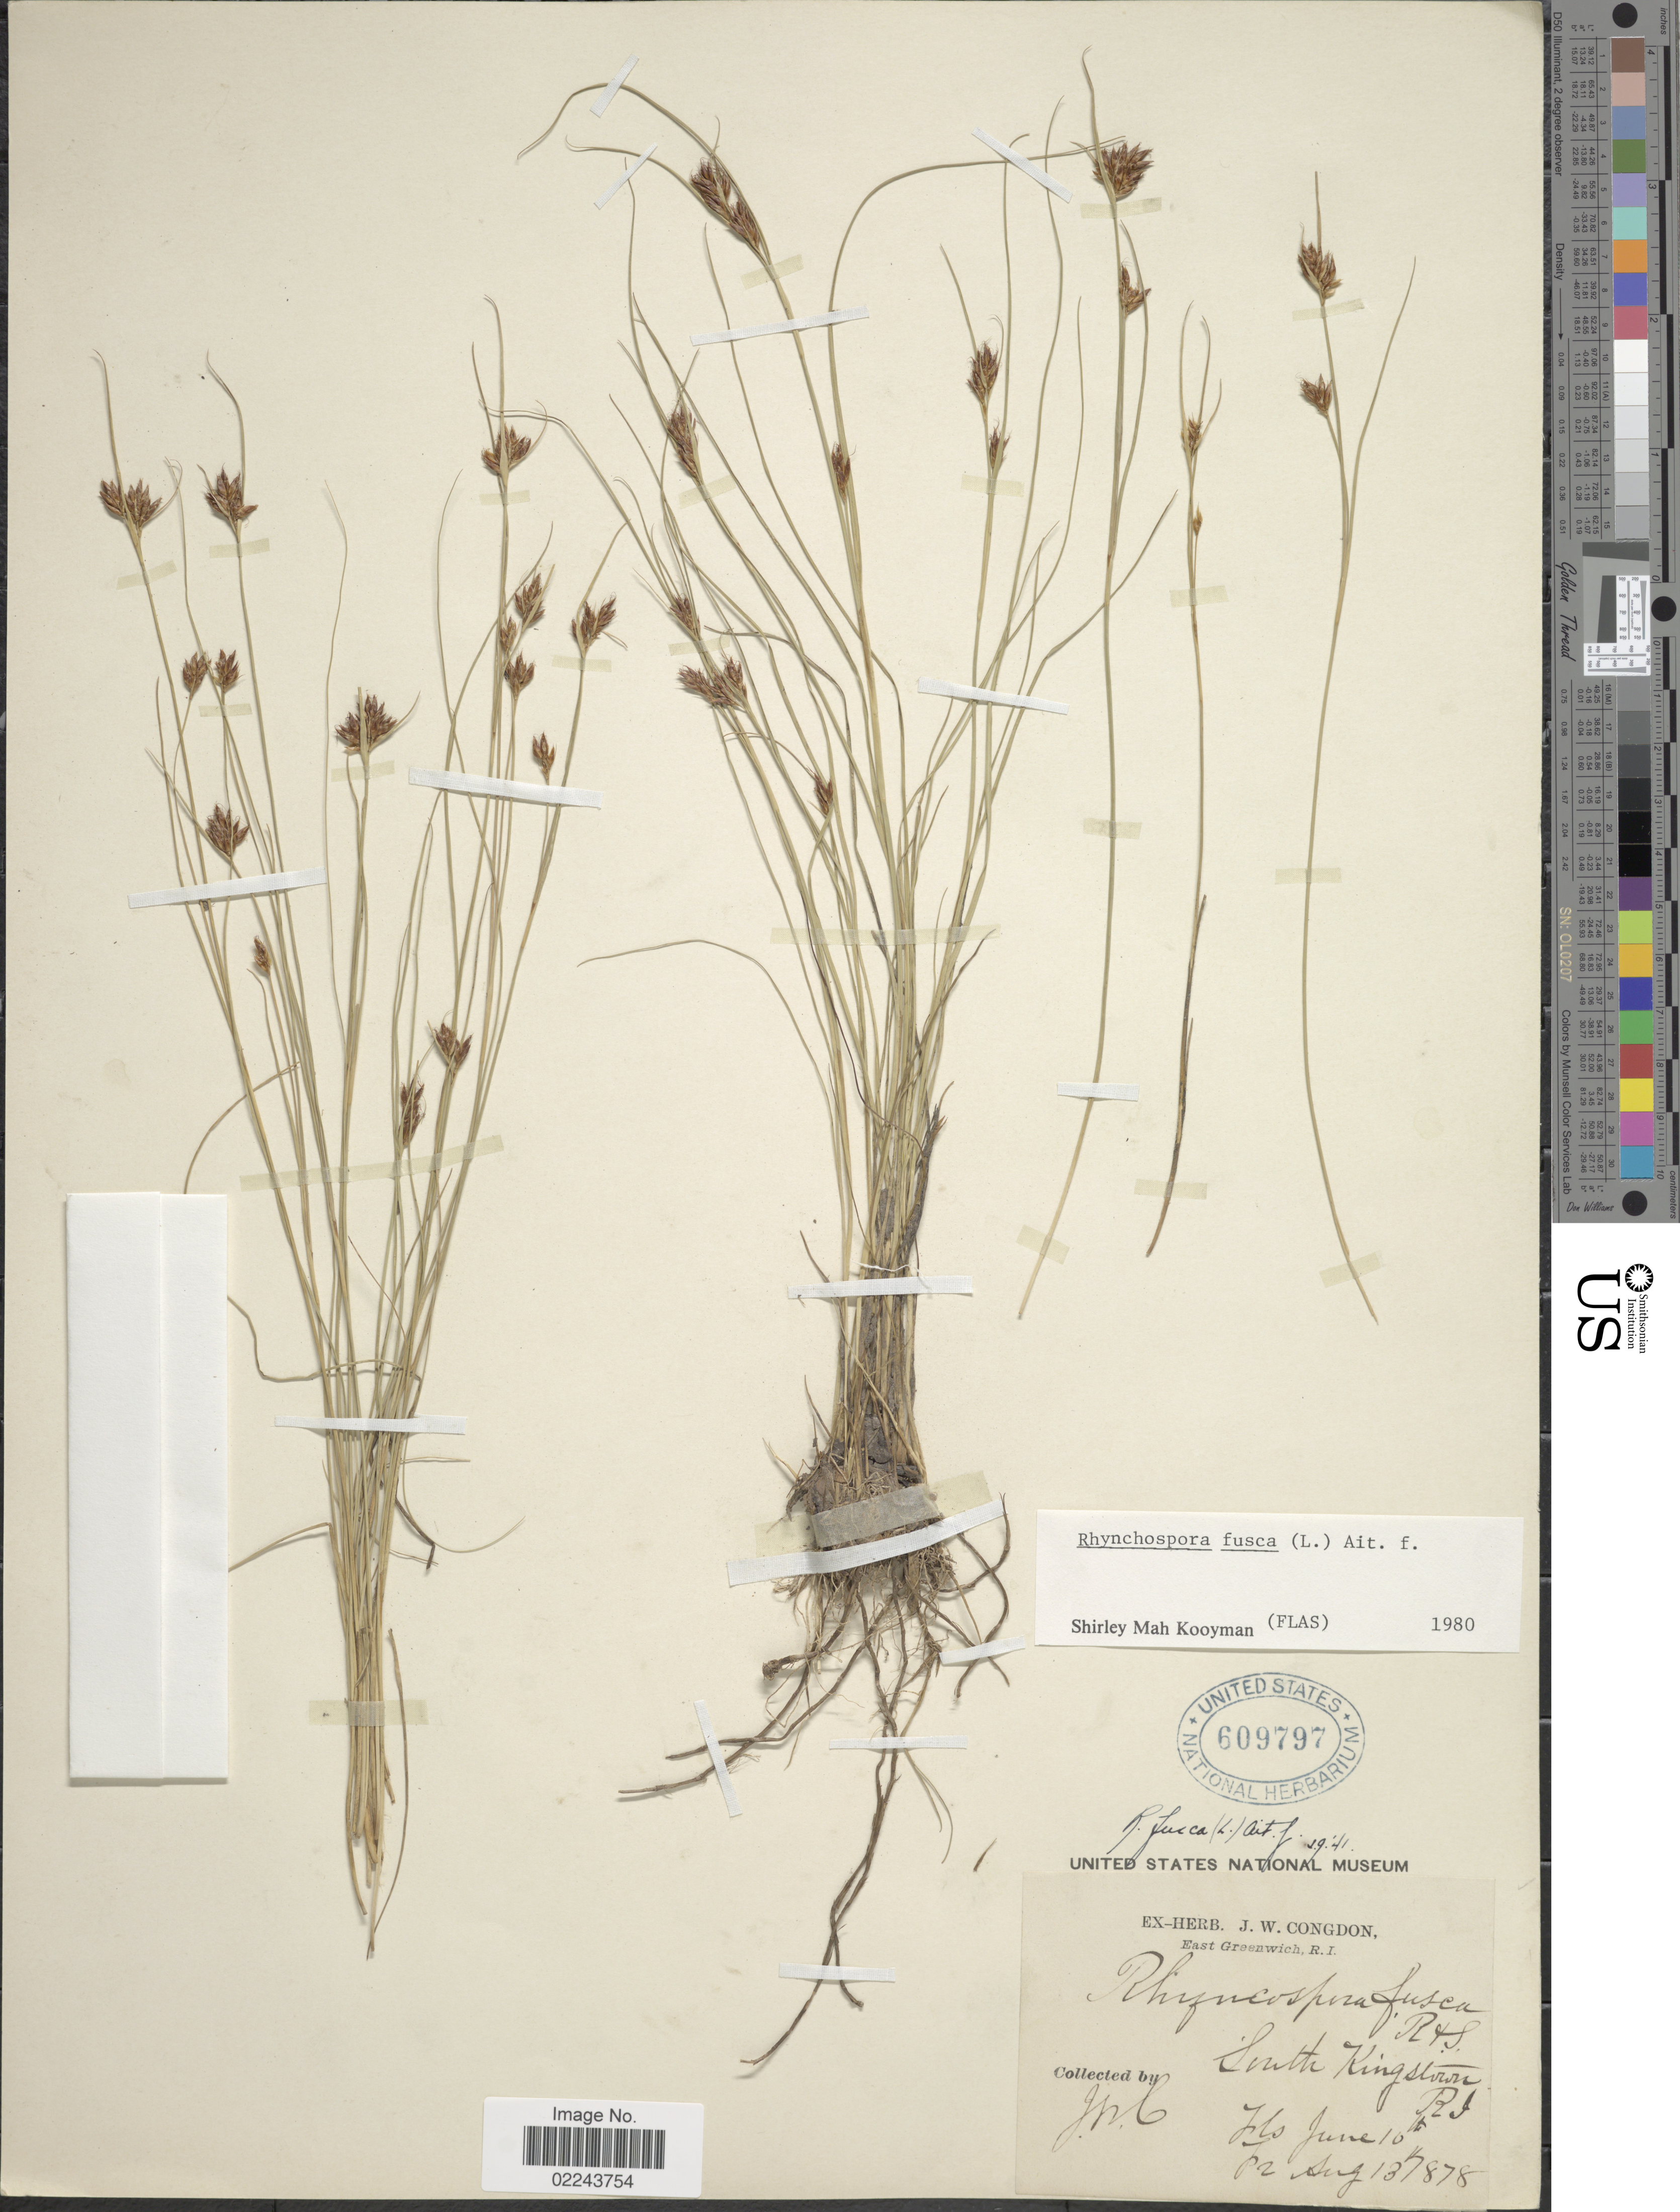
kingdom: Plantae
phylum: Tracheophyta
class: Liliopsida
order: Poales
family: Cyperaceae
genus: Rhynchospora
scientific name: Rhynchospora fusca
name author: (L.) W.T. Aiton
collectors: J. W. Congdon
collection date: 1878-06-10/1878-08-13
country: United States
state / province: Rhode Island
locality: East Greenwich, R.I., South Kingstown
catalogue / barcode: US 609797